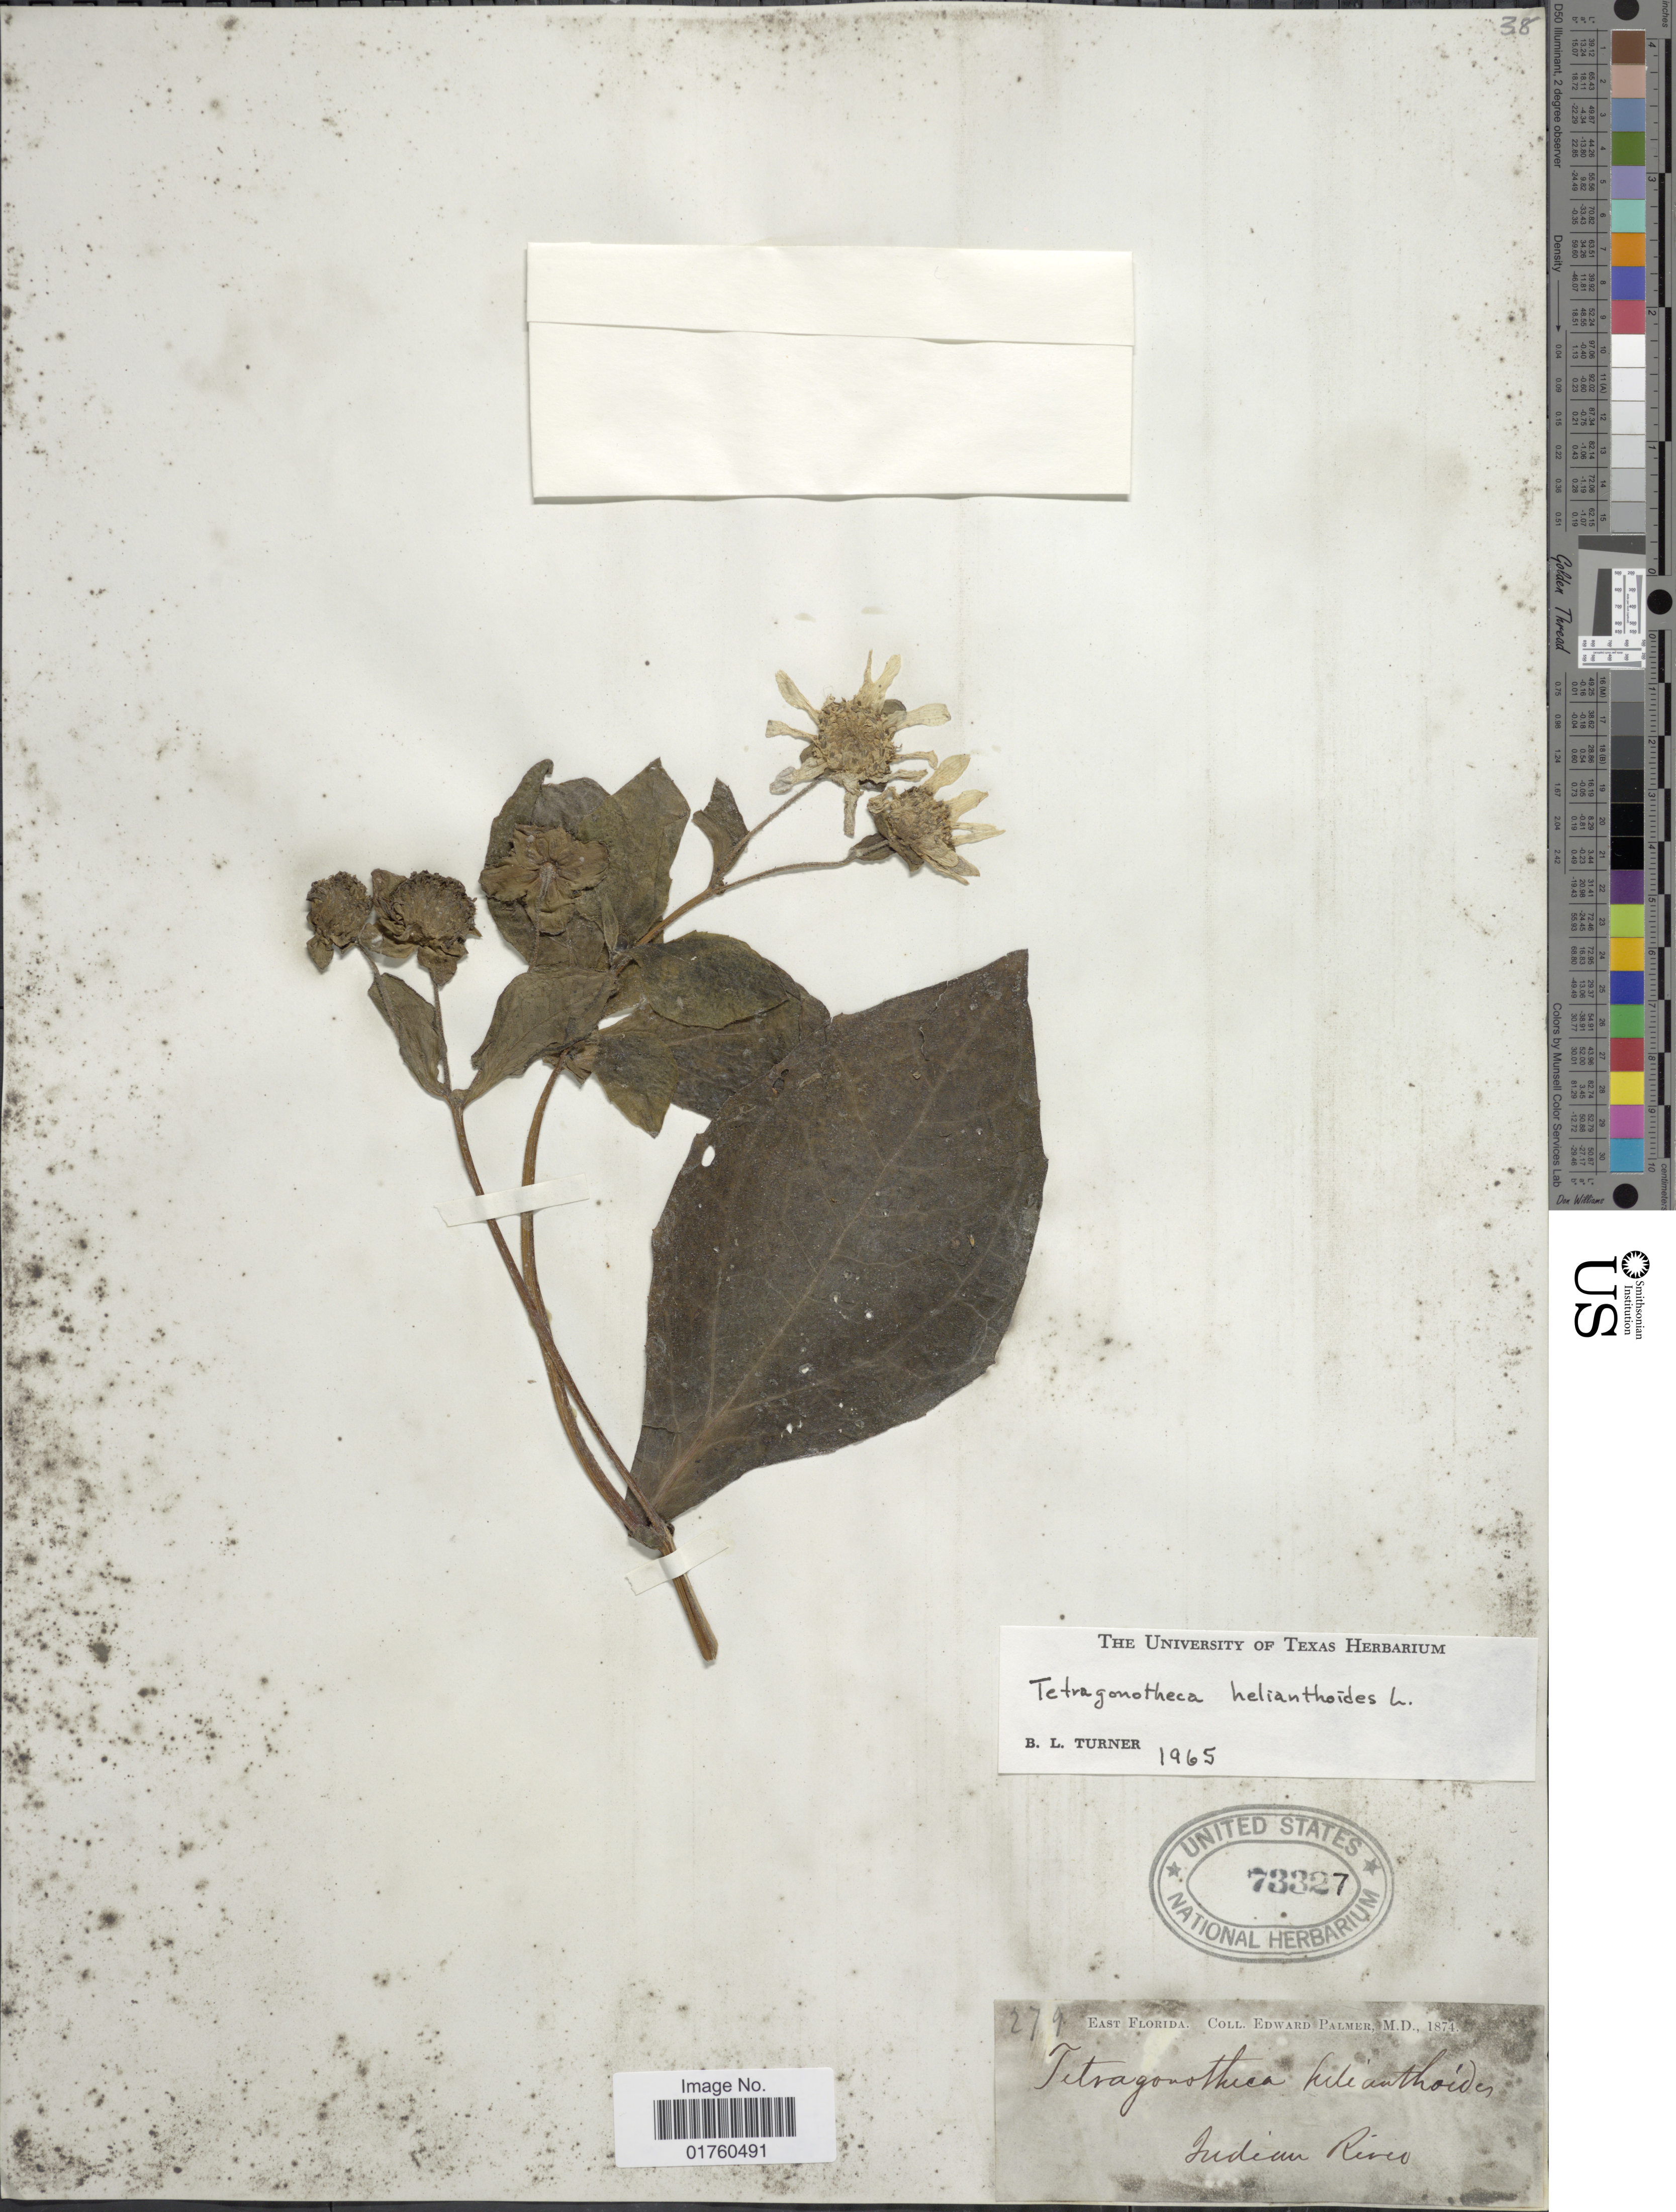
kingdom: Plantae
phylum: Tracheophyta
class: Magnoliopsida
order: Asterales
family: Asteraceae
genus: Tetragonotheca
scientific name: Tetragonotheca helianthoides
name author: L.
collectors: E. Palmer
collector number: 279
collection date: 1874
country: United States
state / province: Florida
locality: East Florida, Indian River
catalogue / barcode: US 73327